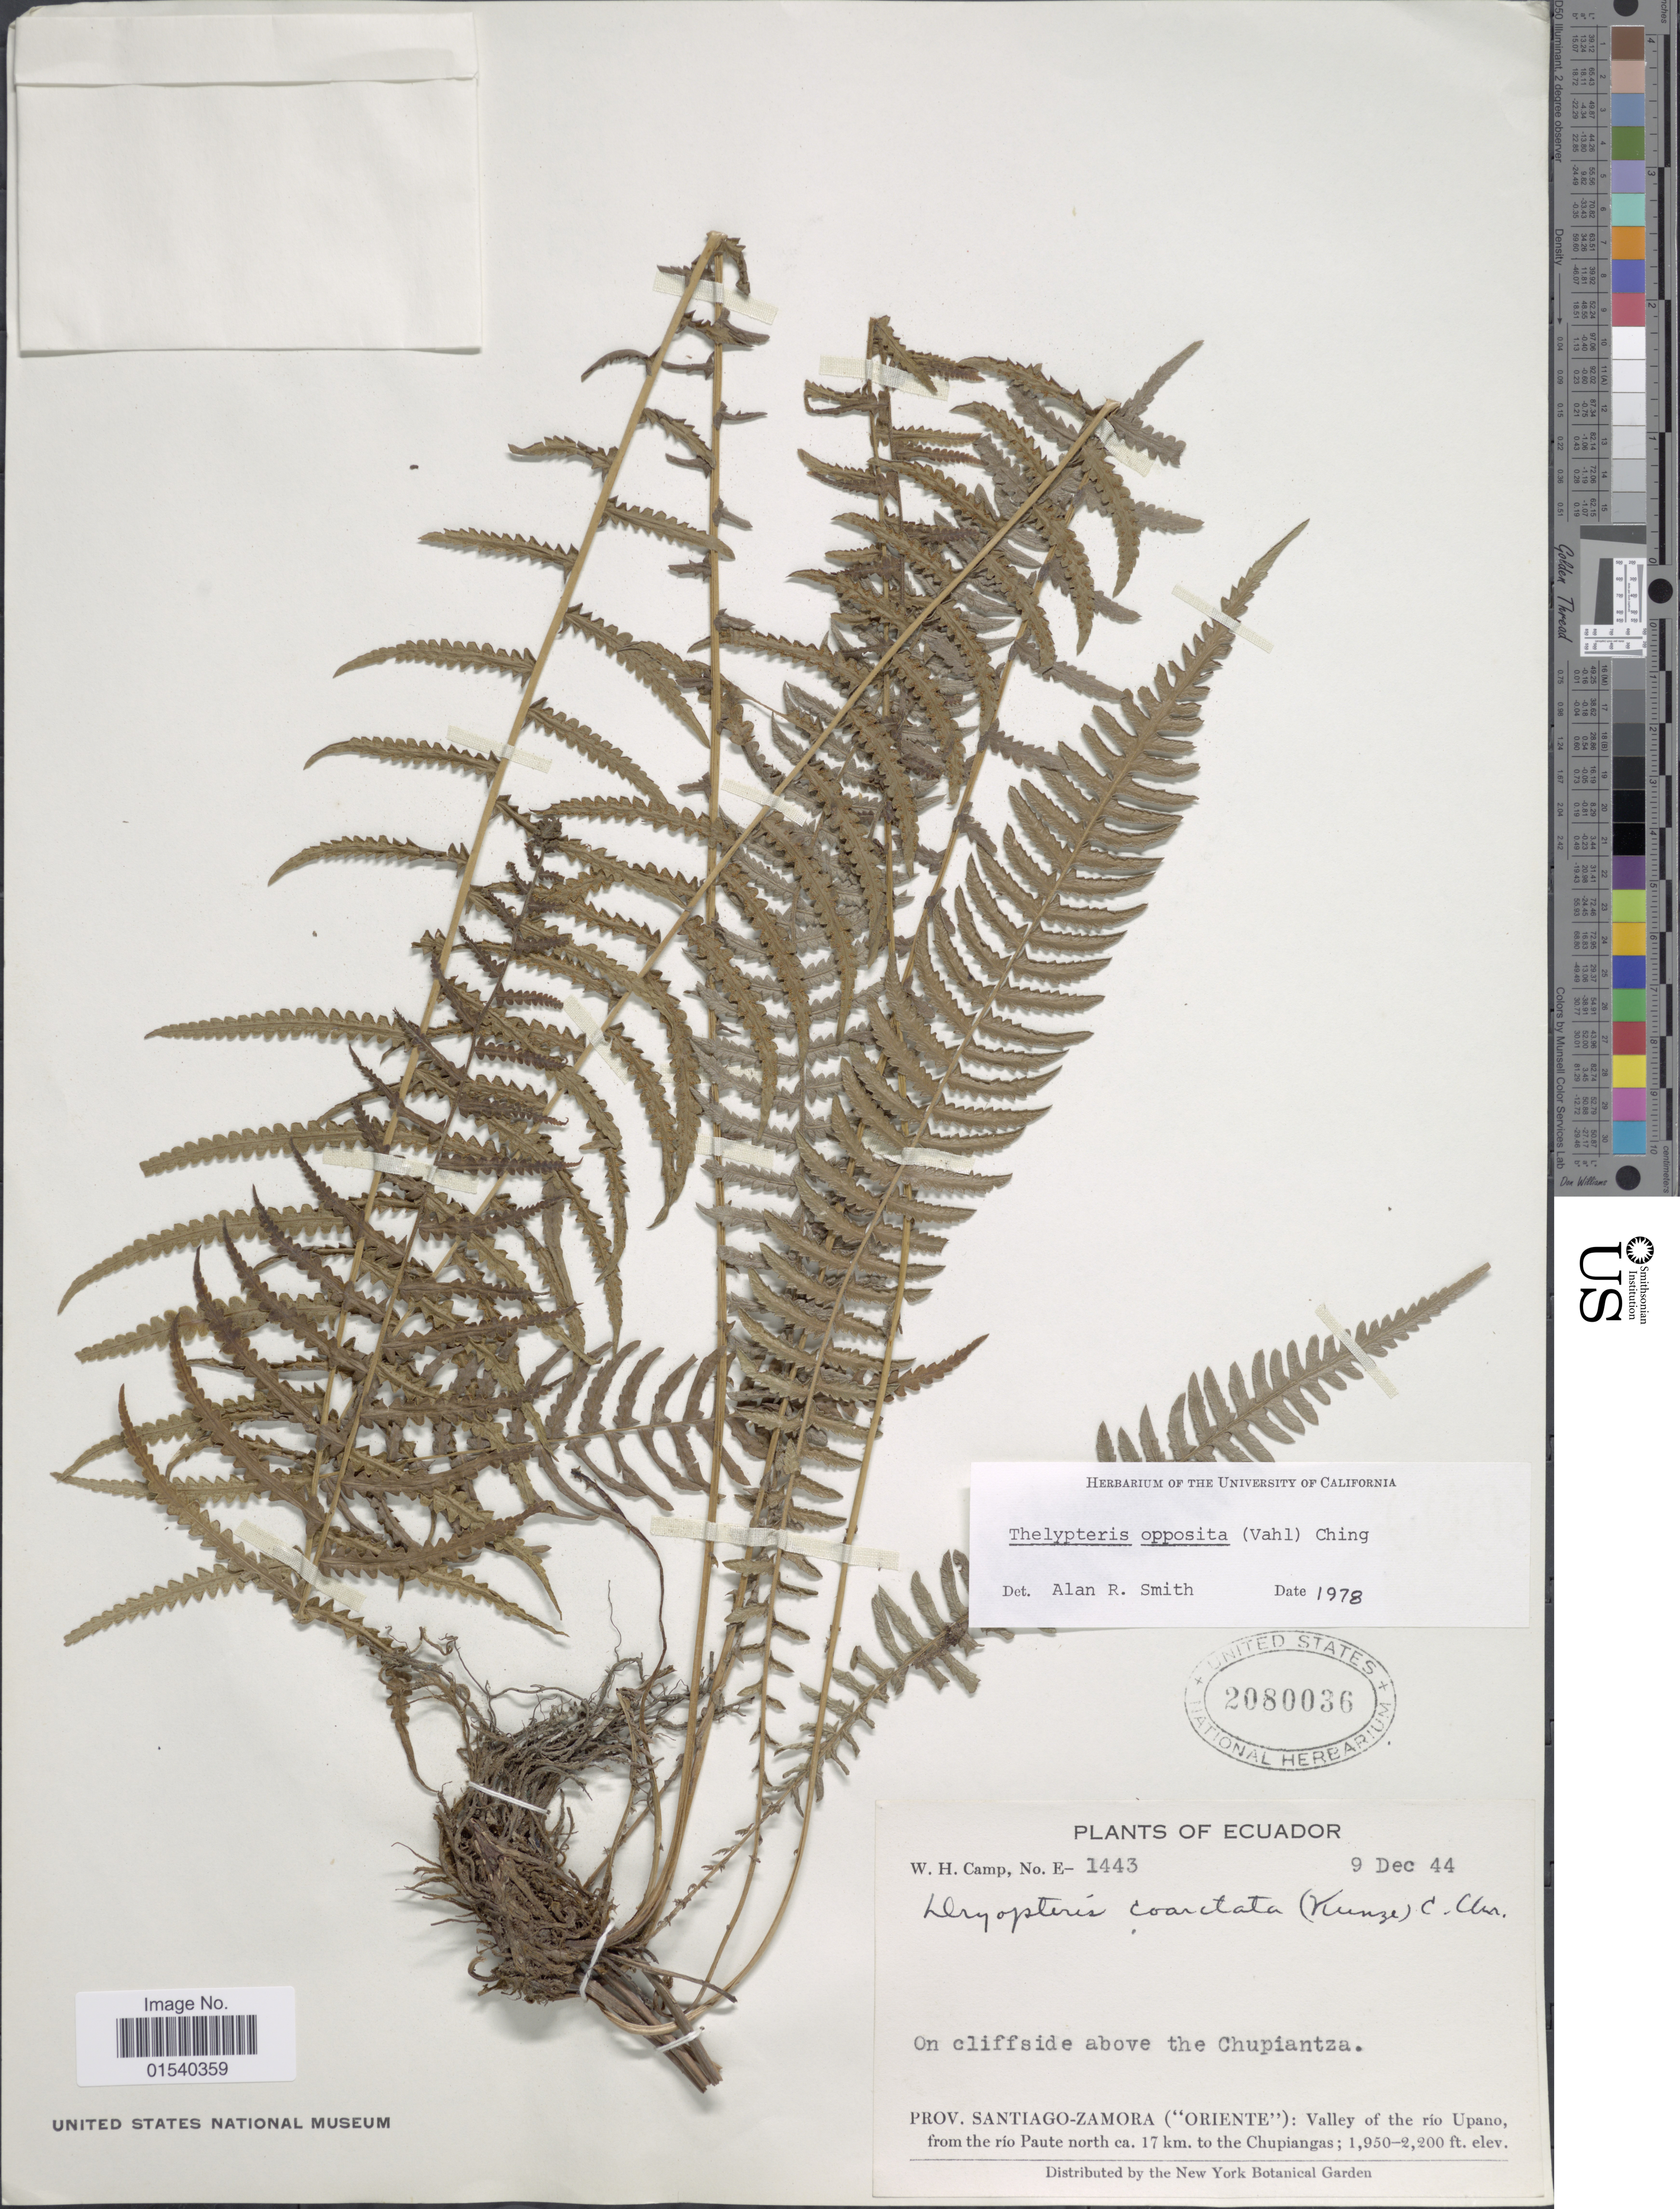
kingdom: Plantae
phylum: Tracheophyta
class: Polypodiopsida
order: Polypodiales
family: Thelypteridaceae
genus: Amauropelta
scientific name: Amauropelta opposita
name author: (Vahl) Pic. Serm.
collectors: W. H. Camp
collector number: E-1443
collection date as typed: Transcribed d/m/y: 9/12/44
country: Ecuador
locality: On cliffside above the Chuiantza. Prov. Santiago-Zamora ('Oriente'): Valley of the río Upano, from the río Paute north ca 17 km to the Chupiangas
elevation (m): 594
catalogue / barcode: US 2080036